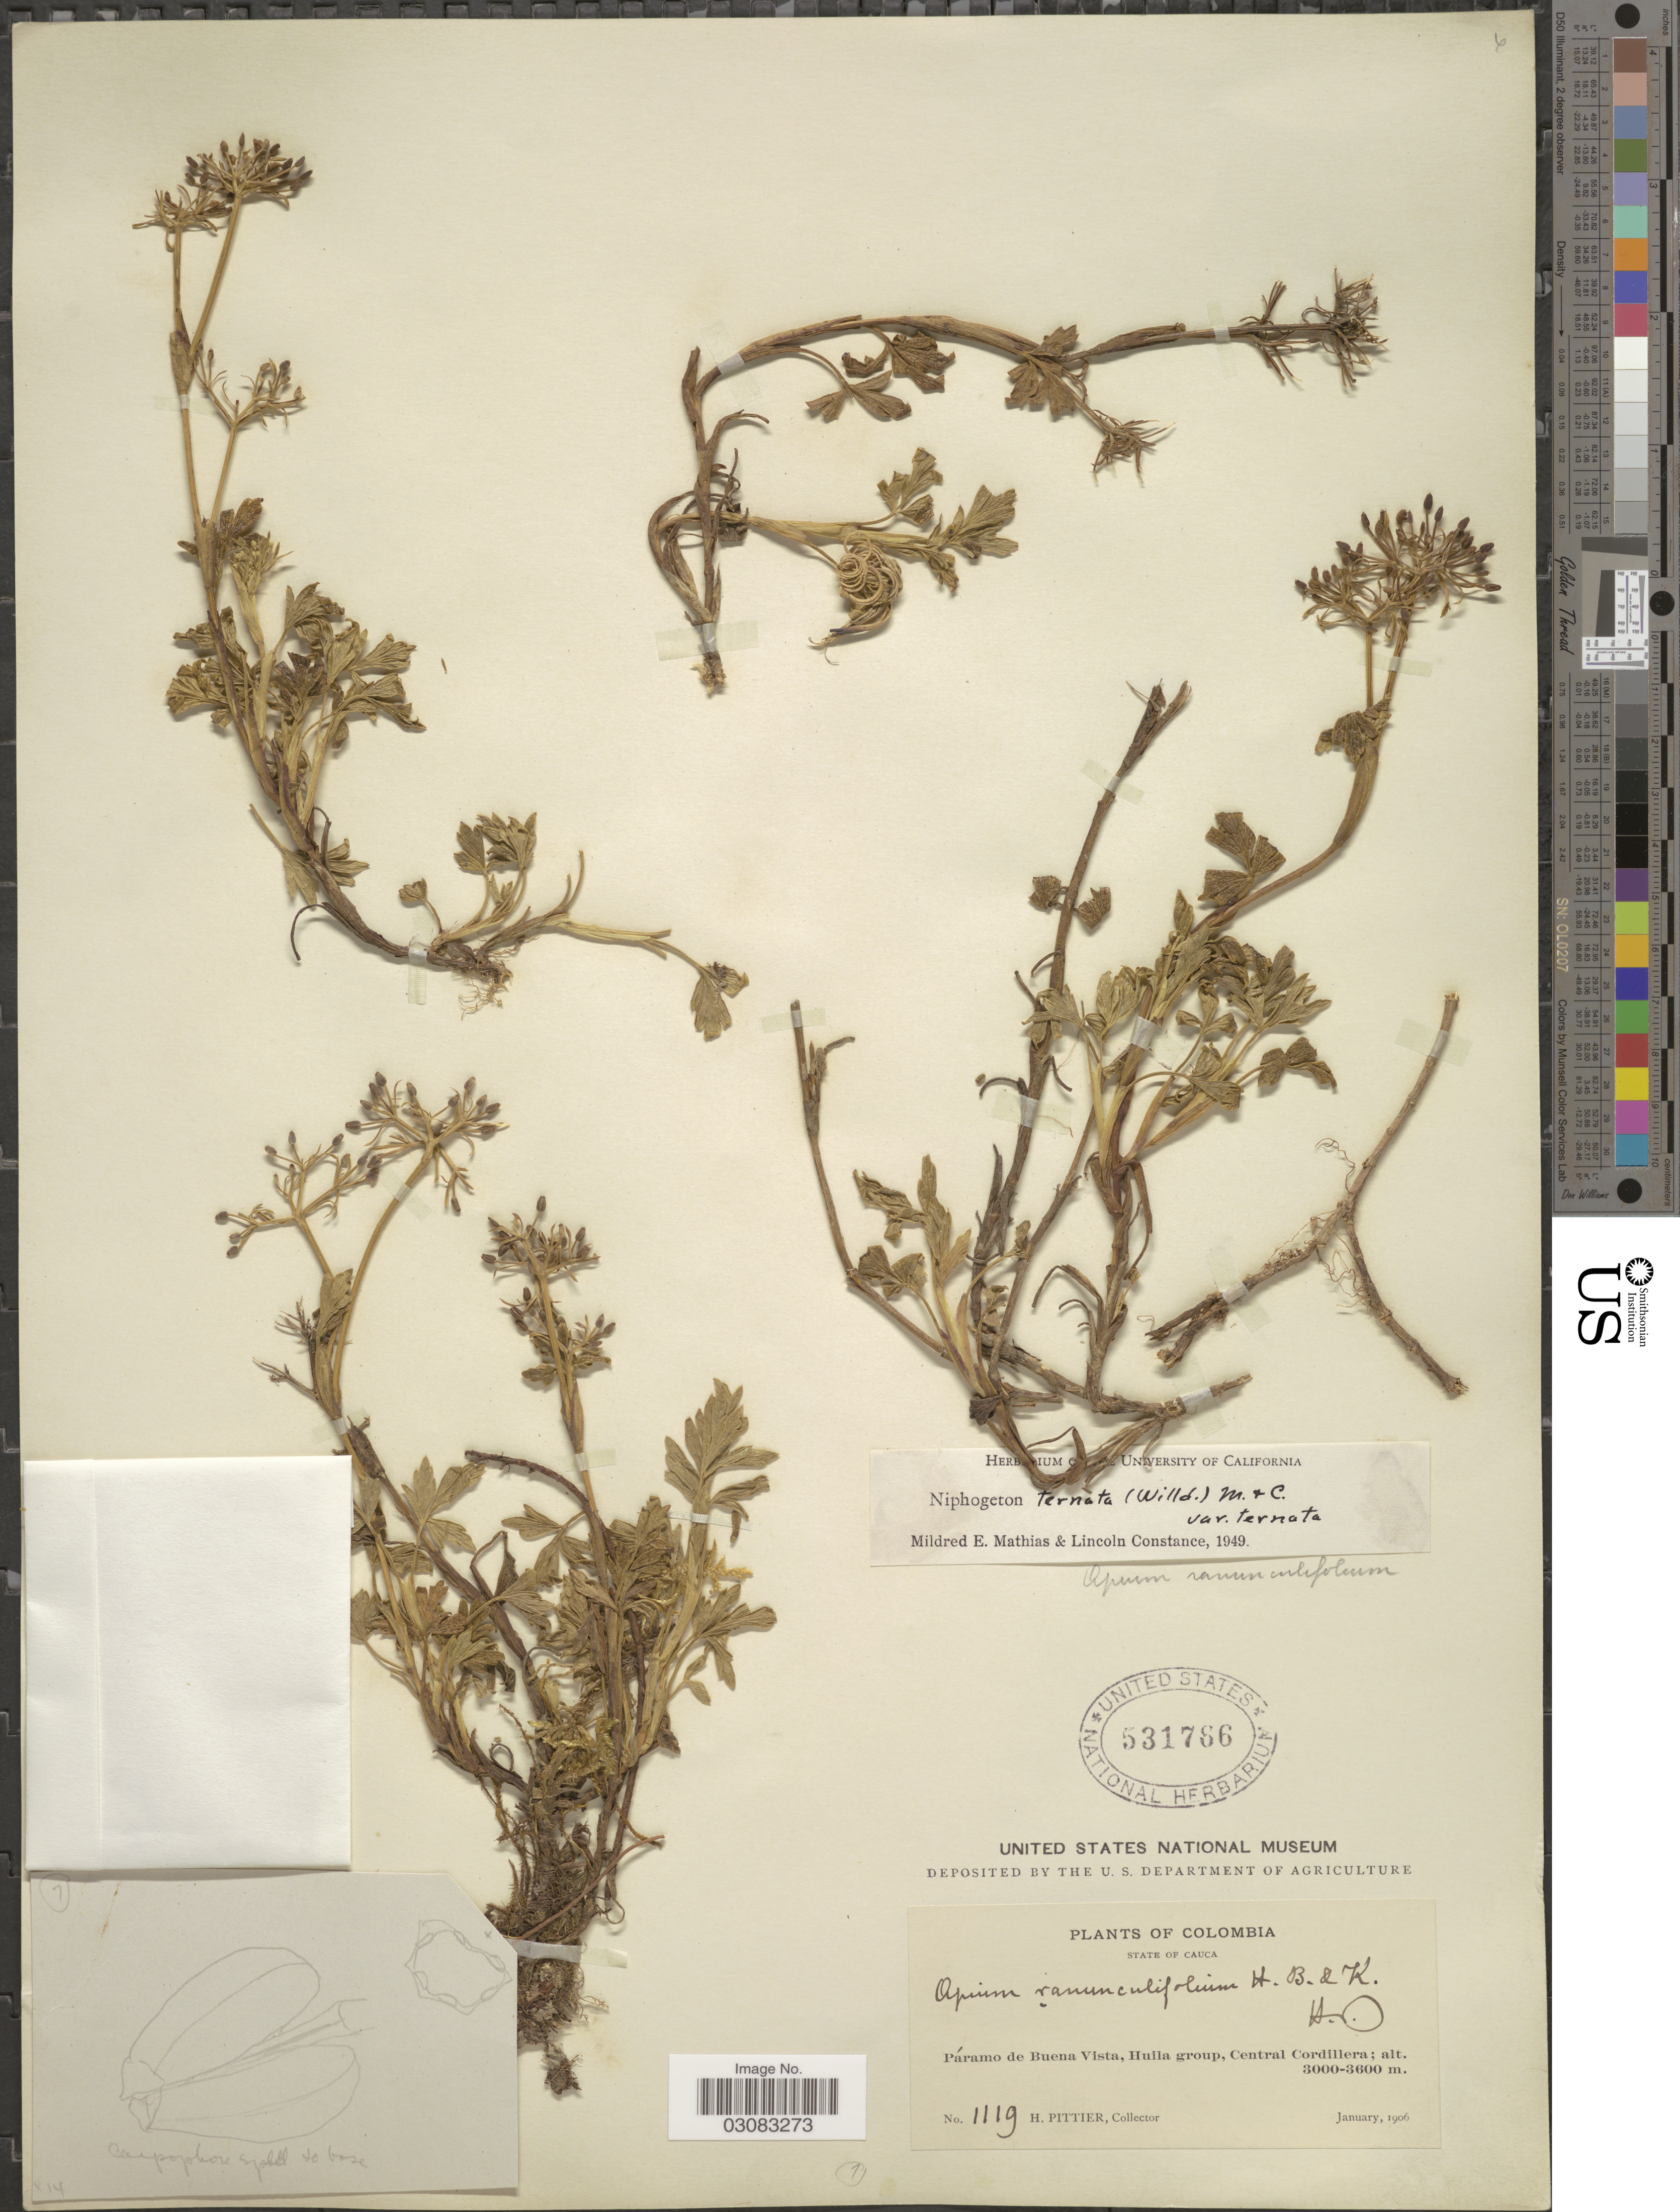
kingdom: Plantae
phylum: Tracheophyta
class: Magnoliopsida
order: Apiales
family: Apiaceae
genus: Niphogeton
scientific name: Niphogeton ternata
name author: (Willd. ex Schltr.) Mathias & Constance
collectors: H. F. Pittier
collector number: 1119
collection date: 1906-01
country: Colombia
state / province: Cauca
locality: Páramo de Buena Vista, Huila group, Central Cordillera.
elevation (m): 3000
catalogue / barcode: US 531766